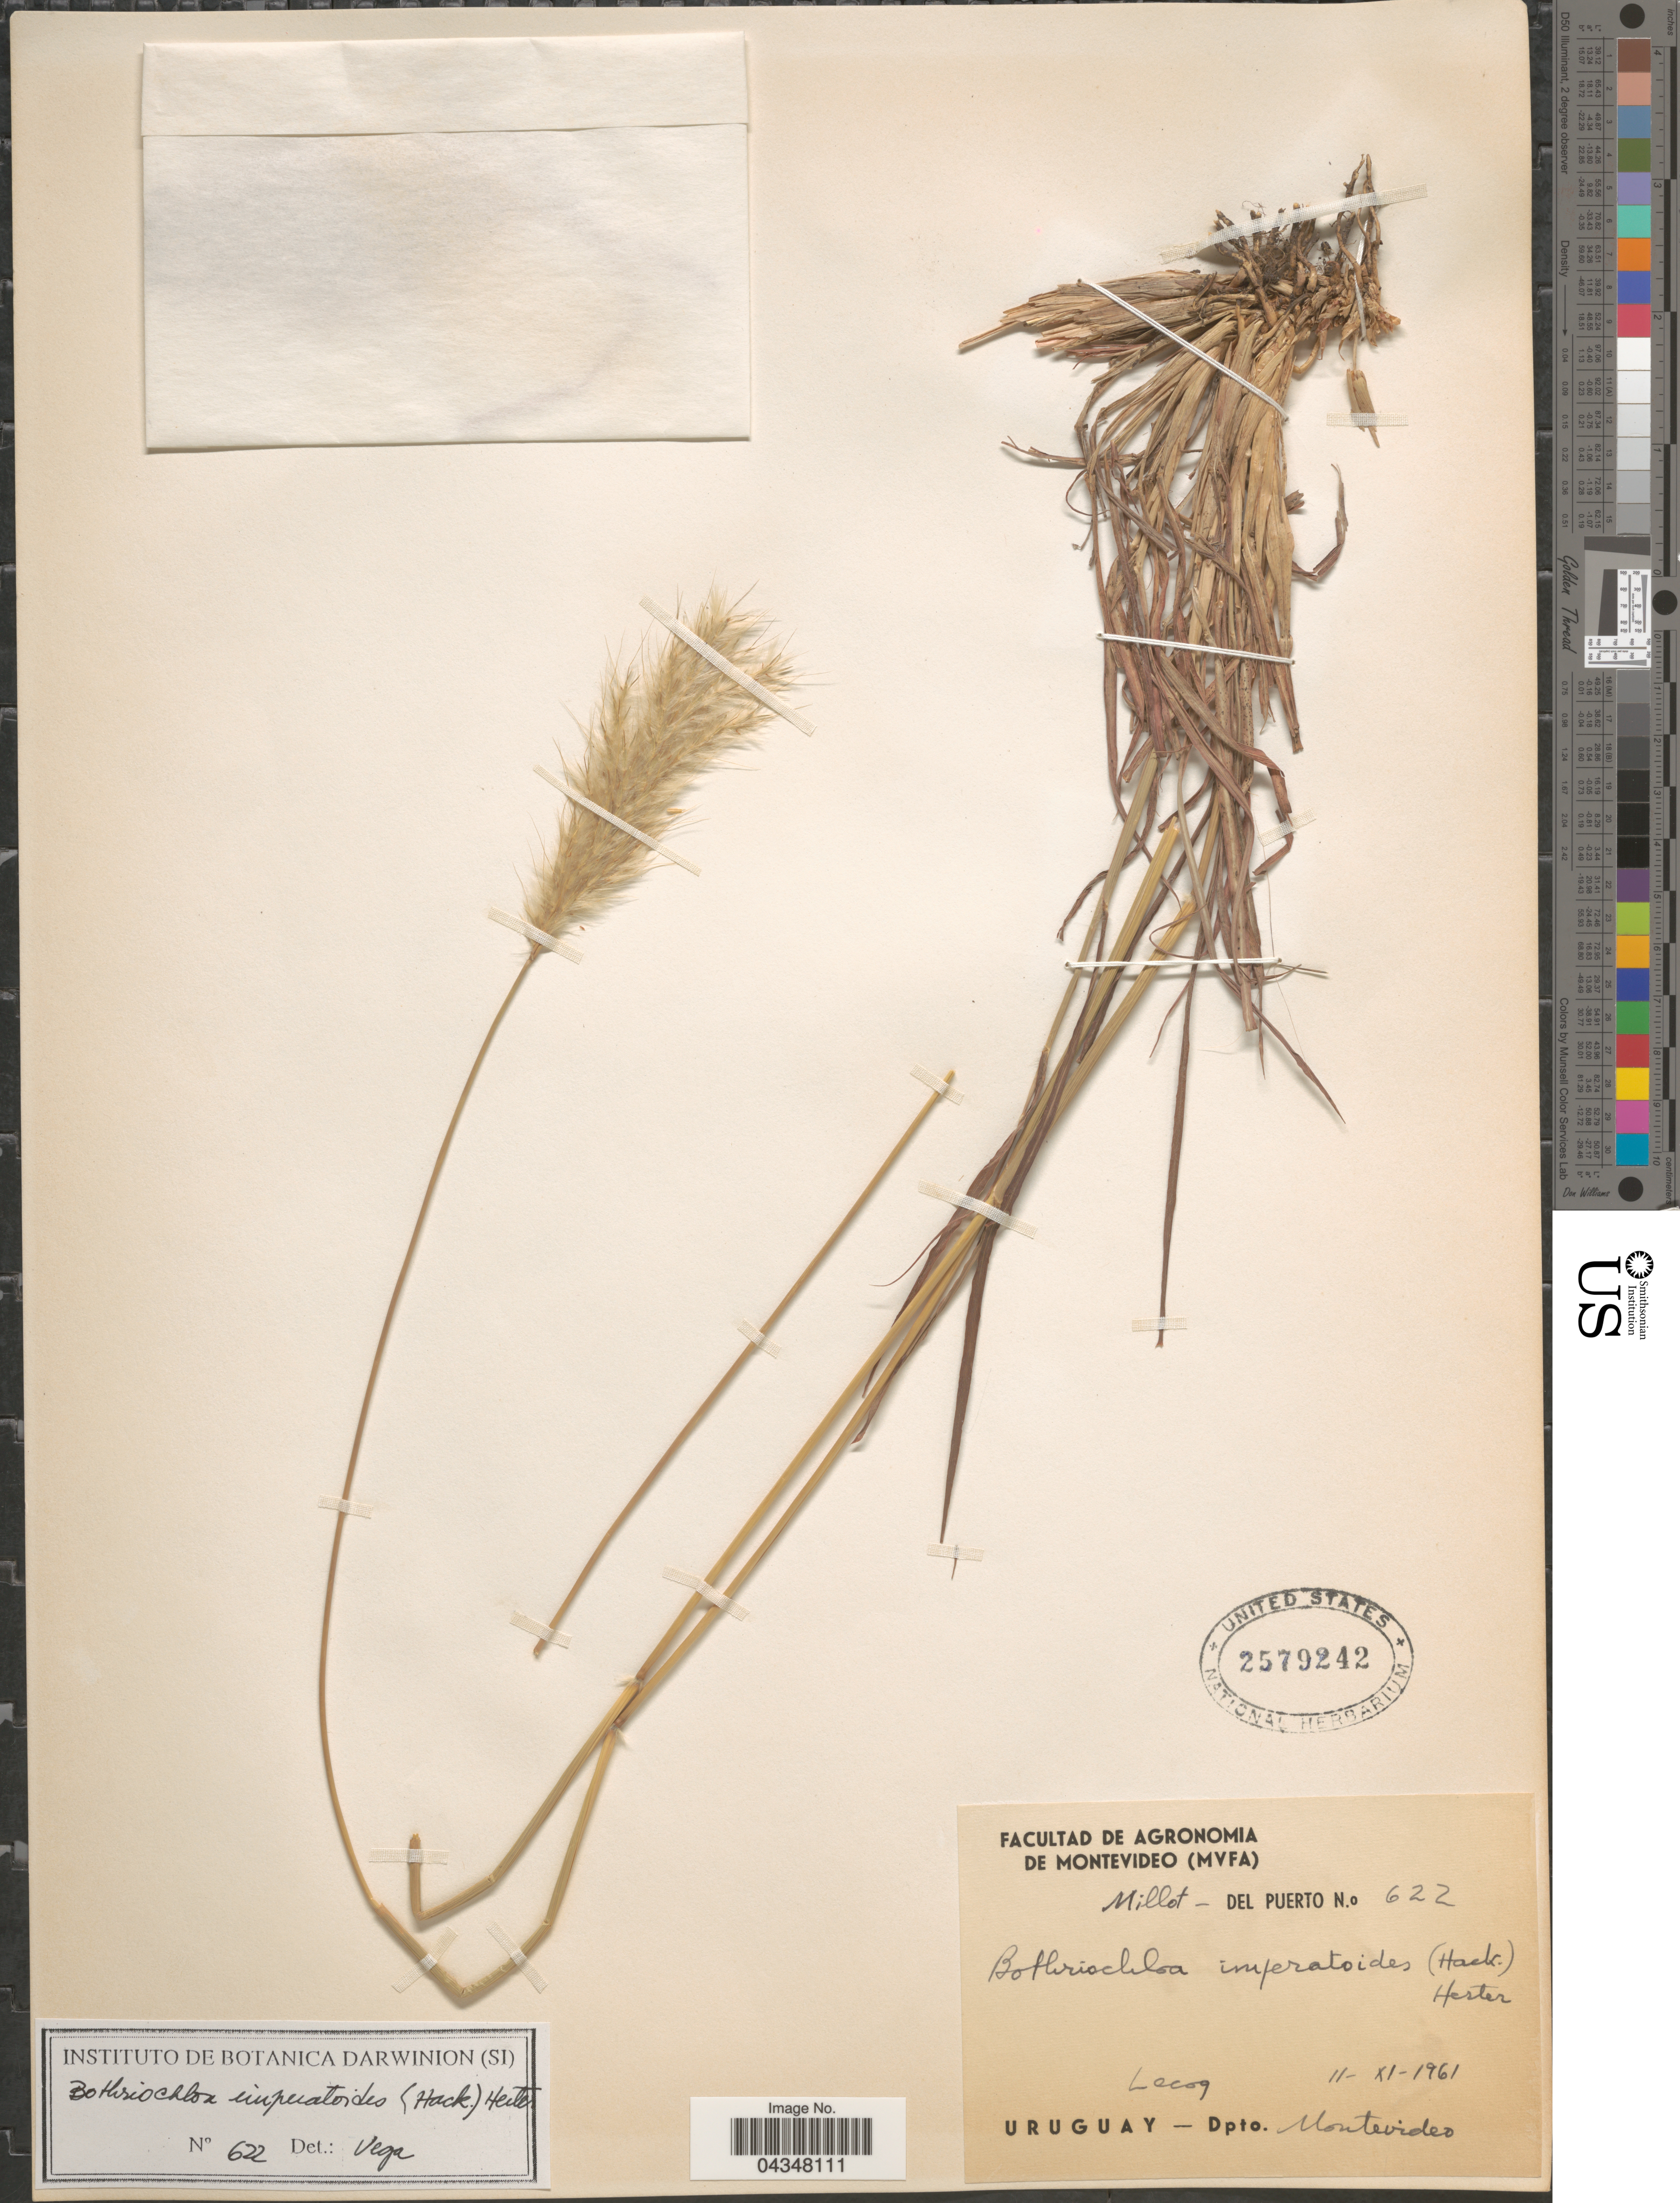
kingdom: Plantae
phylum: Tracheophyta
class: Liliopsida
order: Poales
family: Poaceae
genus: Bothriochloa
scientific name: Bothriochloa imperatoides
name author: (Hack.) Herter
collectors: -. Millot & Del Puerto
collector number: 622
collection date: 1961-11-11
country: Uruguay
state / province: Montevideo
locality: Lecoq. Dpto. Montevideo.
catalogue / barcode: US 2579242